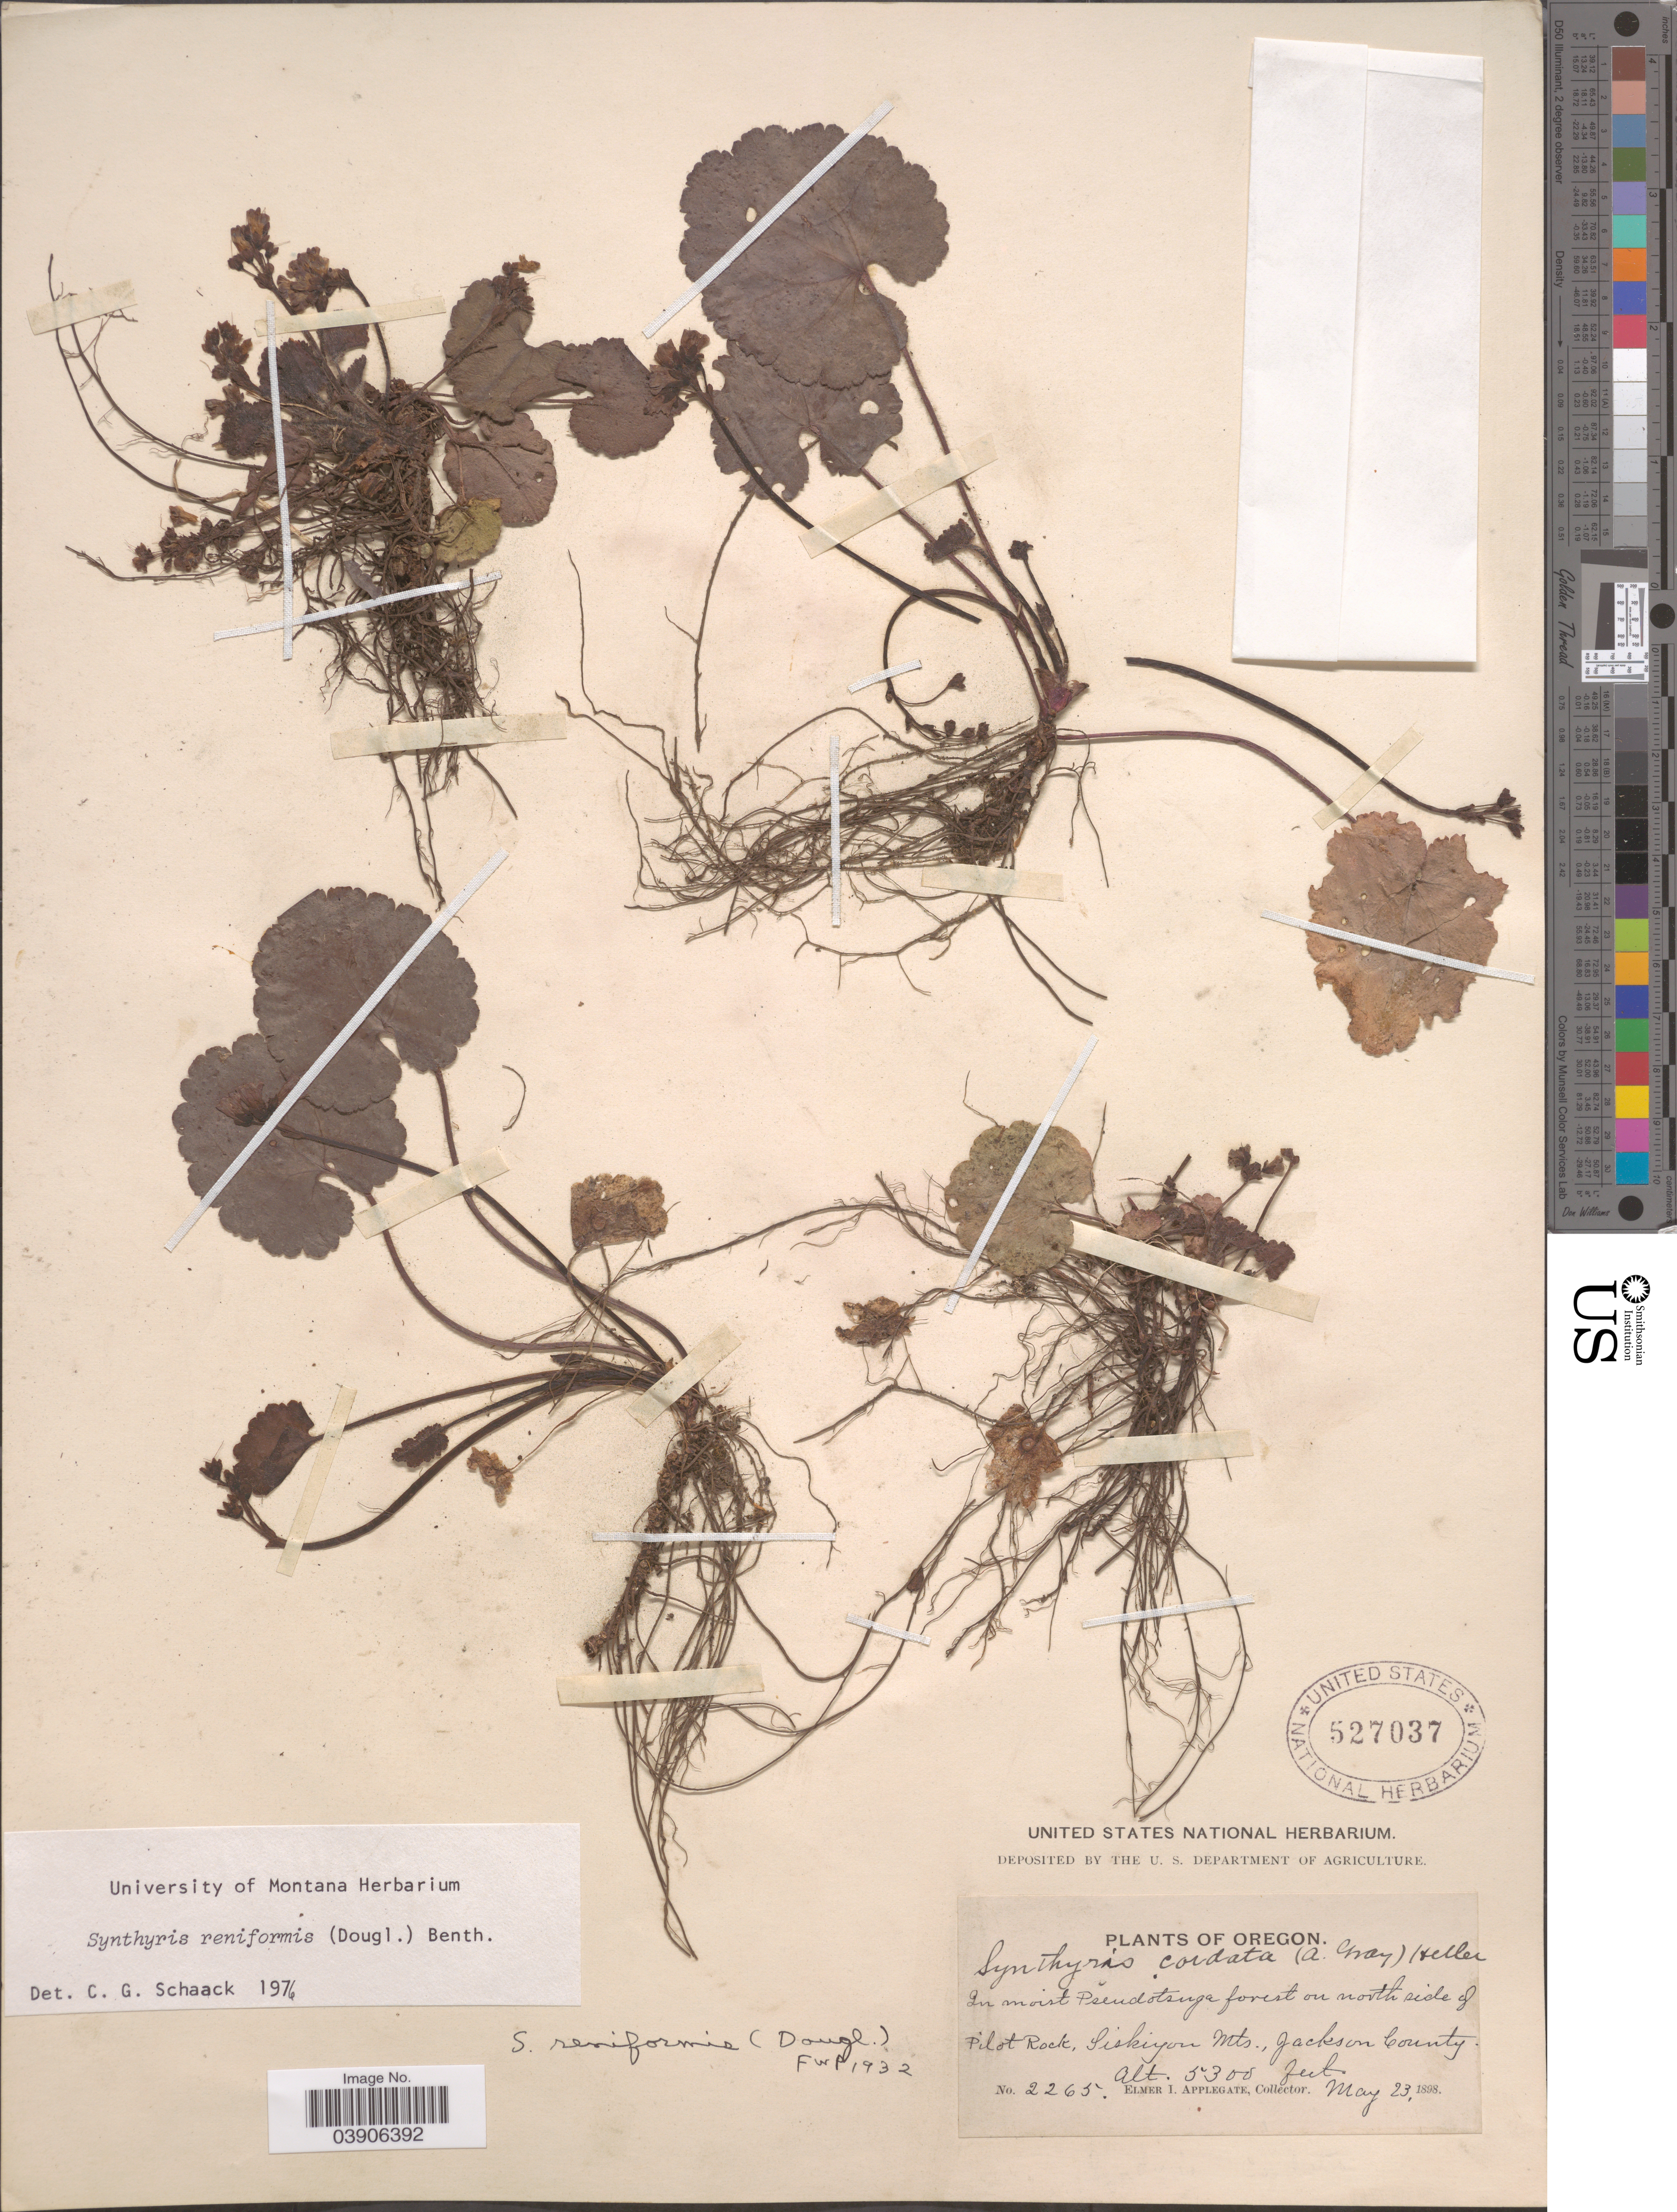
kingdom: Plantae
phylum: Tracheophyta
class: Magnoliopsida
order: Lamiales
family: Plantaginaceae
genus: Synthyris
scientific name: Synthyris reniformis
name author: Benth.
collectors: E. I. Applegate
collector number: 2265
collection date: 1898-05-23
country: United States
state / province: Oregon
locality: In moist Pseudotsuga forest on north side of Pilot Rock, Siskiyou Mts., Jackson County.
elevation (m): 1615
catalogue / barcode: US 527037